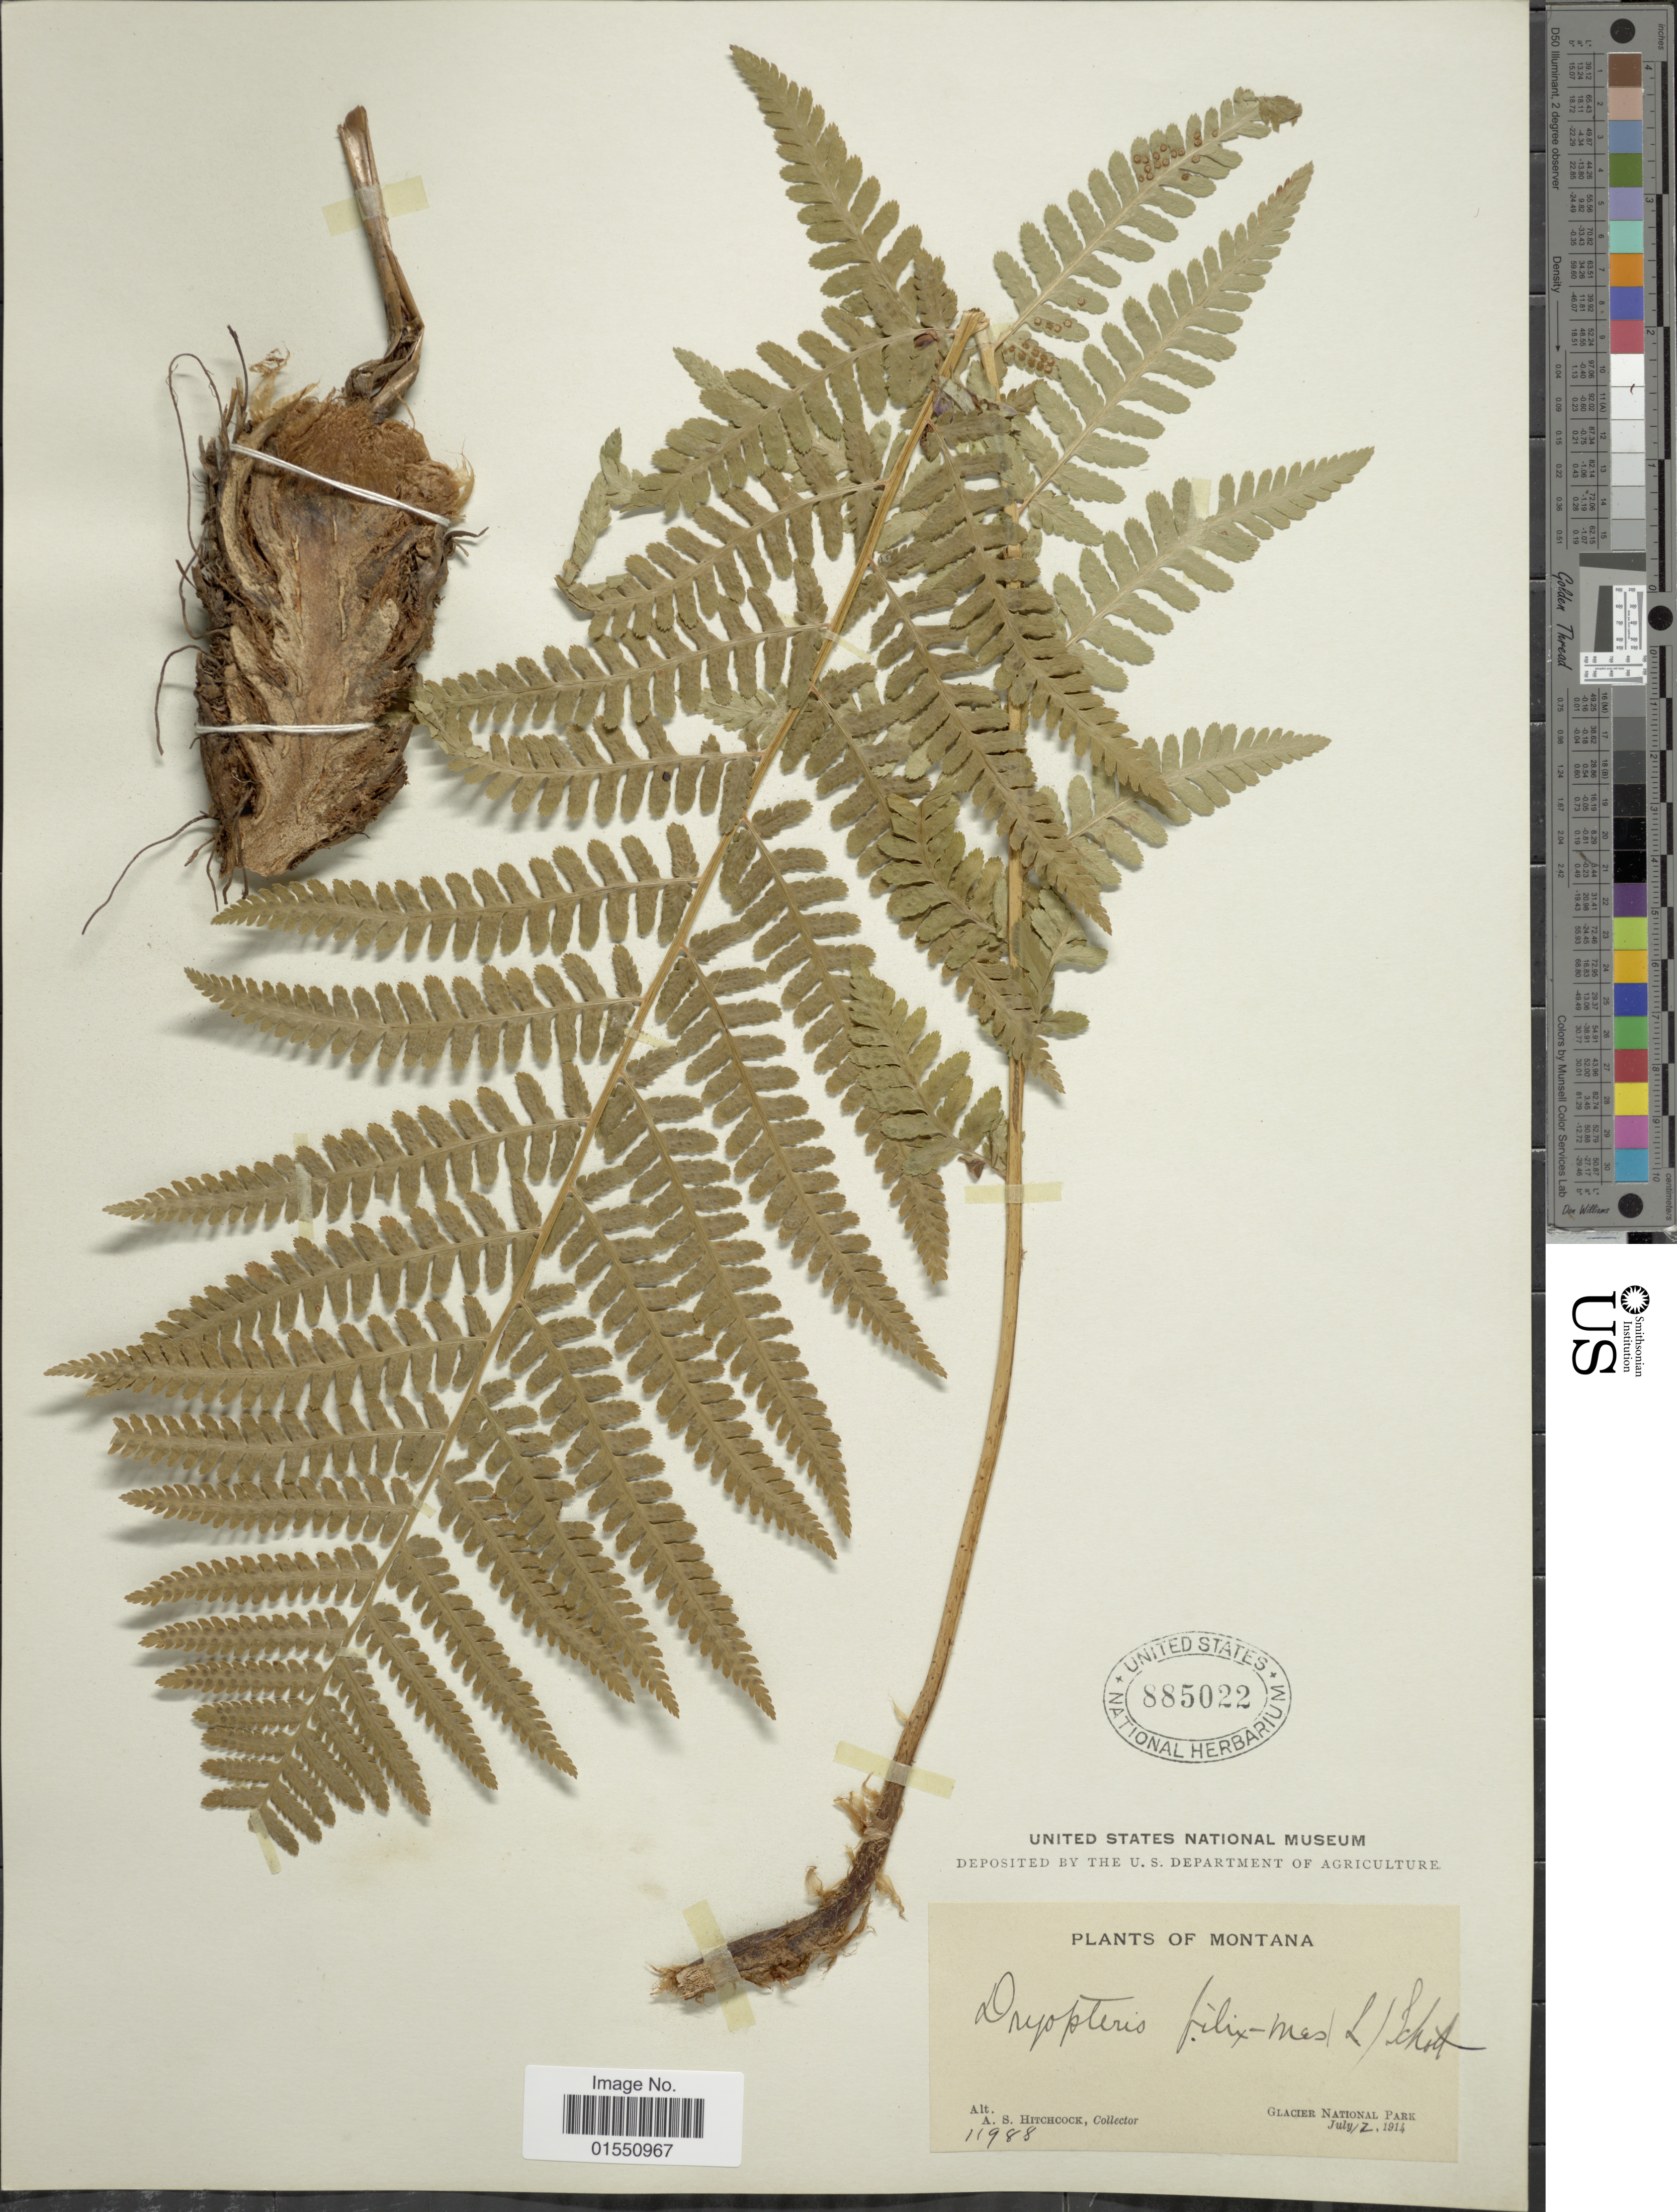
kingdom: Plantae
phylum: Tracheophyta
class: Polypodiopsida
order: Polypodiales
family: Dryopteridaceae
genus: Dryopteris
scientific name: Dryopteris filix-mas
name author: (L.) Schott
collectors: A. S. Hitchcock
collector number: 11988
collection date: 1914-07-12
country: United States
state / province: Montana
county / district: Flathead / Glacier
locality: Glacier National Park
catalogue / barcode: US 885022